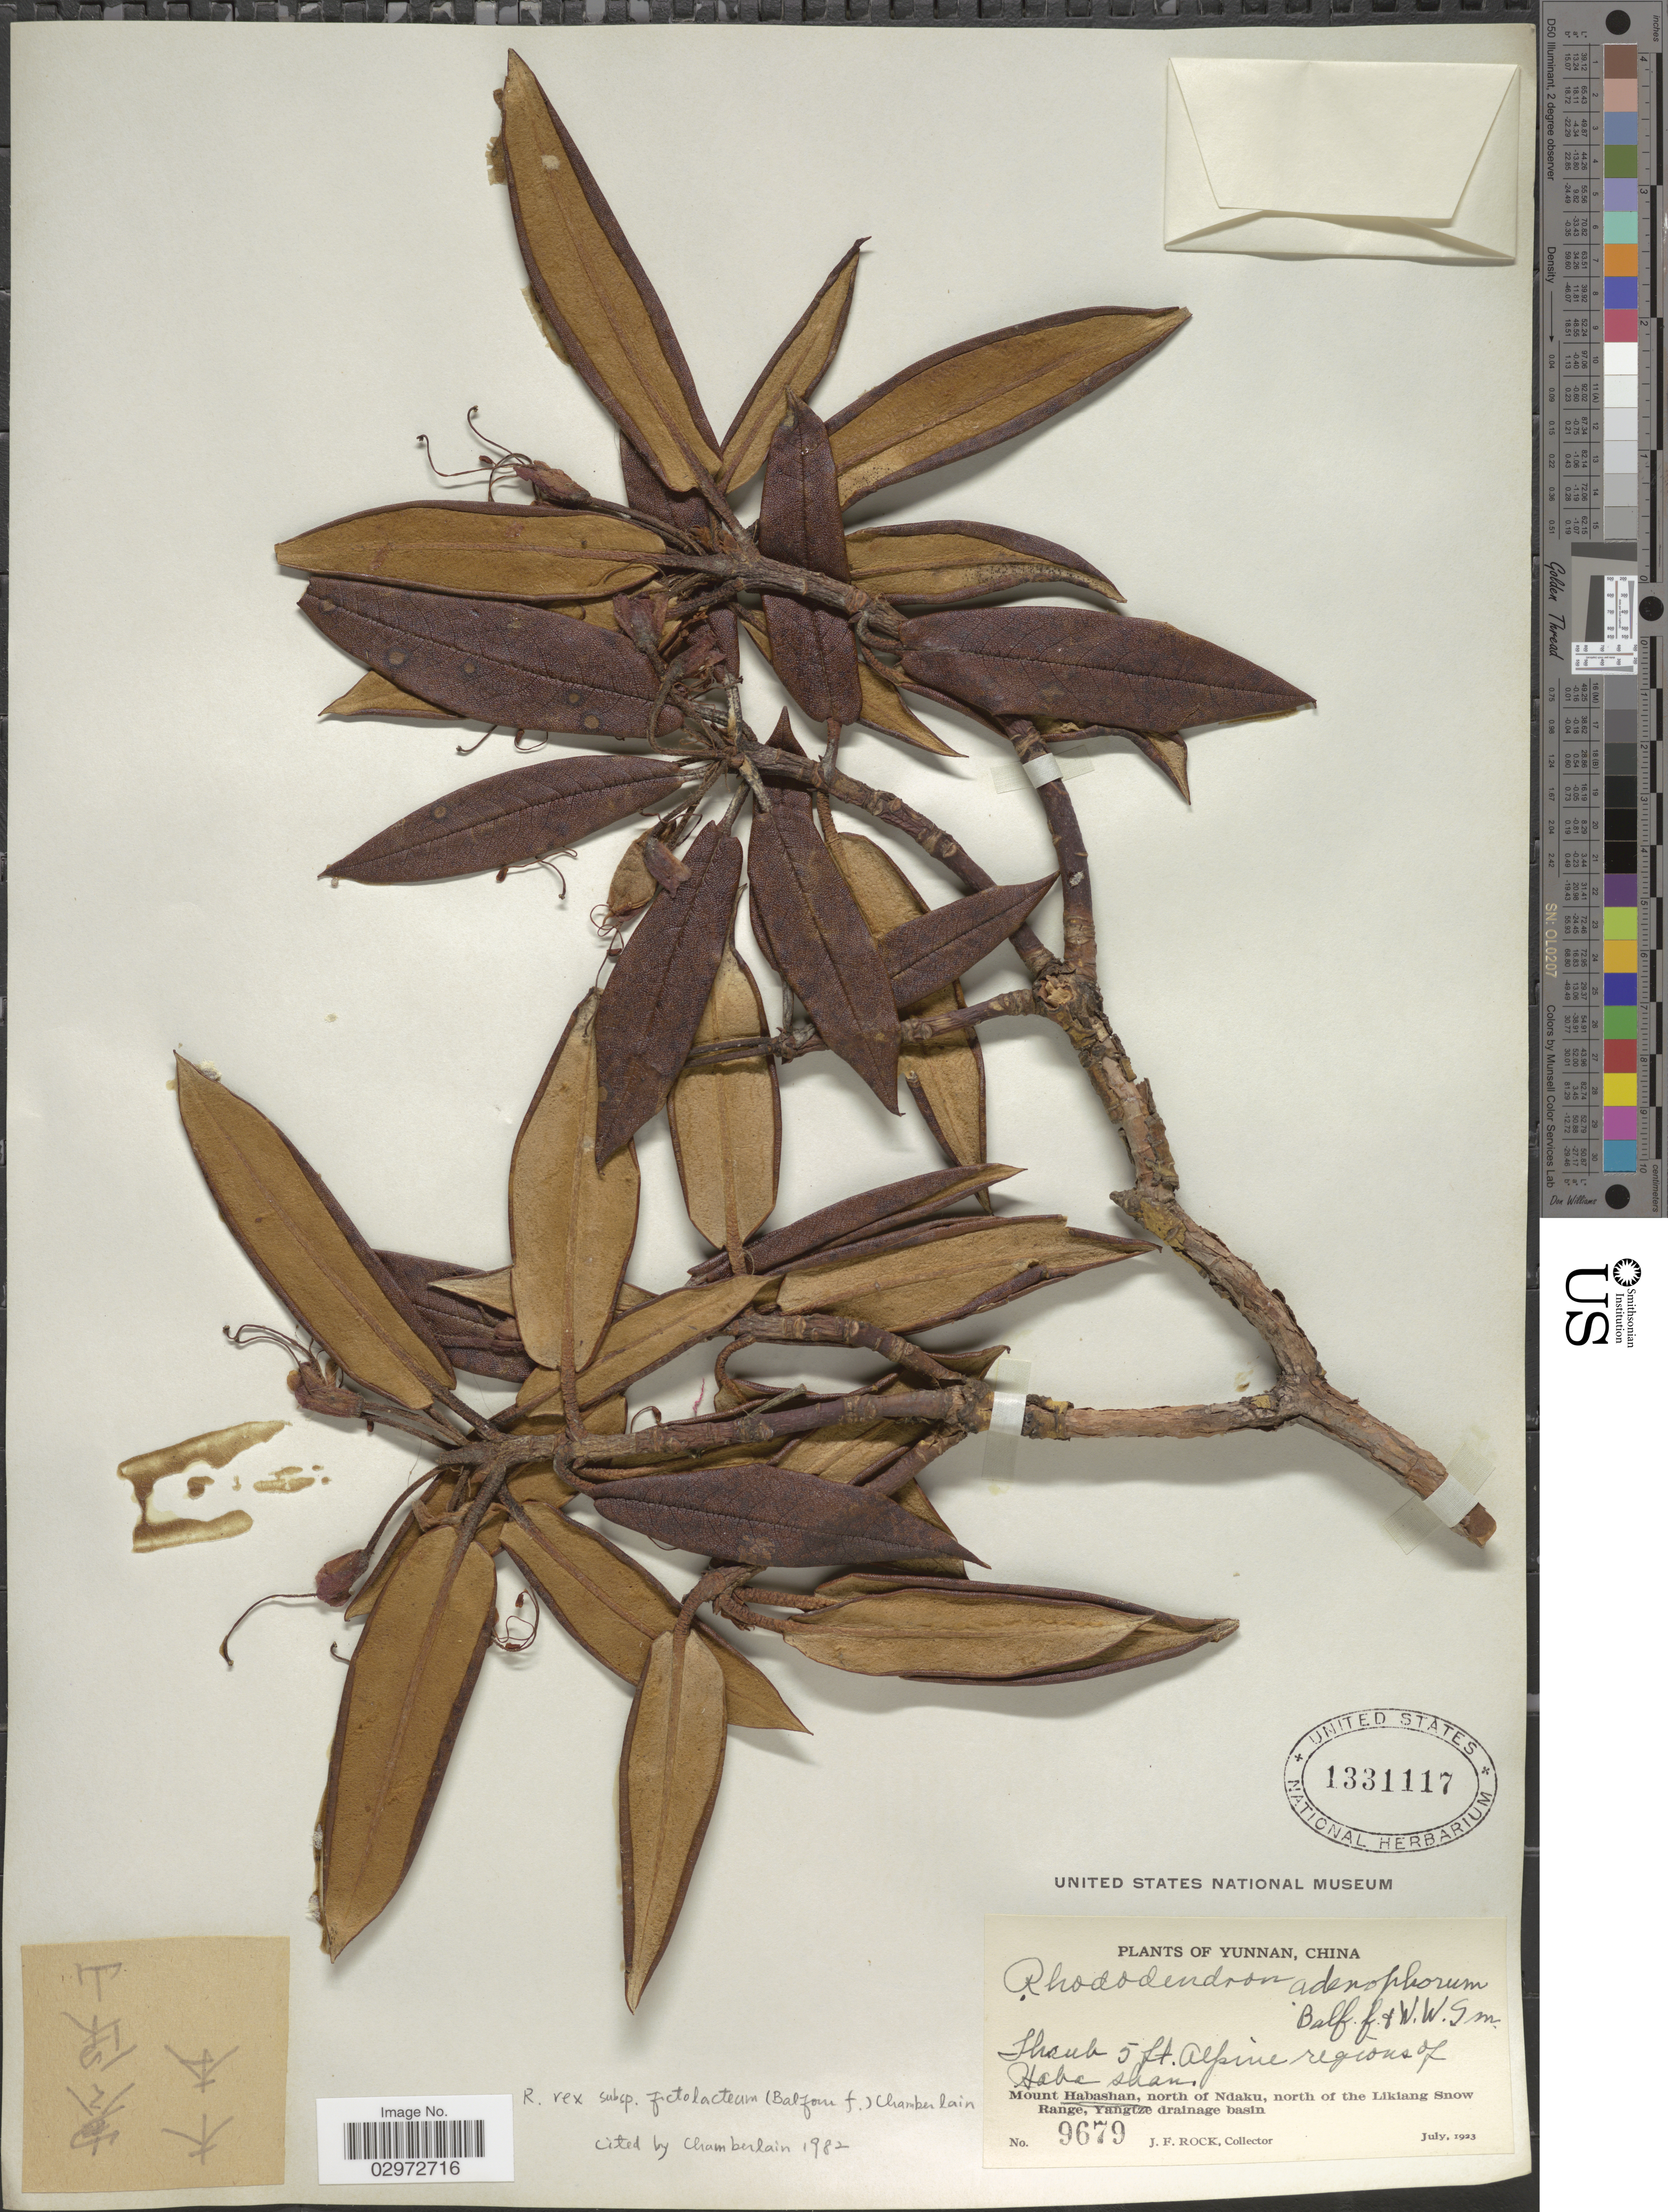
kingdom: Plantae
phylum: Tracheophyta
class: Magnoliopsida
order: Ericales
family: Ericaceae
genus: Rhododendron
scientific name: Rhododendron rex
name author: H. Lév.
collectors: J. Rock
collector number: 9679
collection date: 1923-07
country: China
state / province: Yunnan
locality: Alpine regions of Haba shan. Mount Habashan, north of Ndaku, north of the Likiang Snow Range, Yangtze drainage basin.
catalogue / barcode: US 1331117